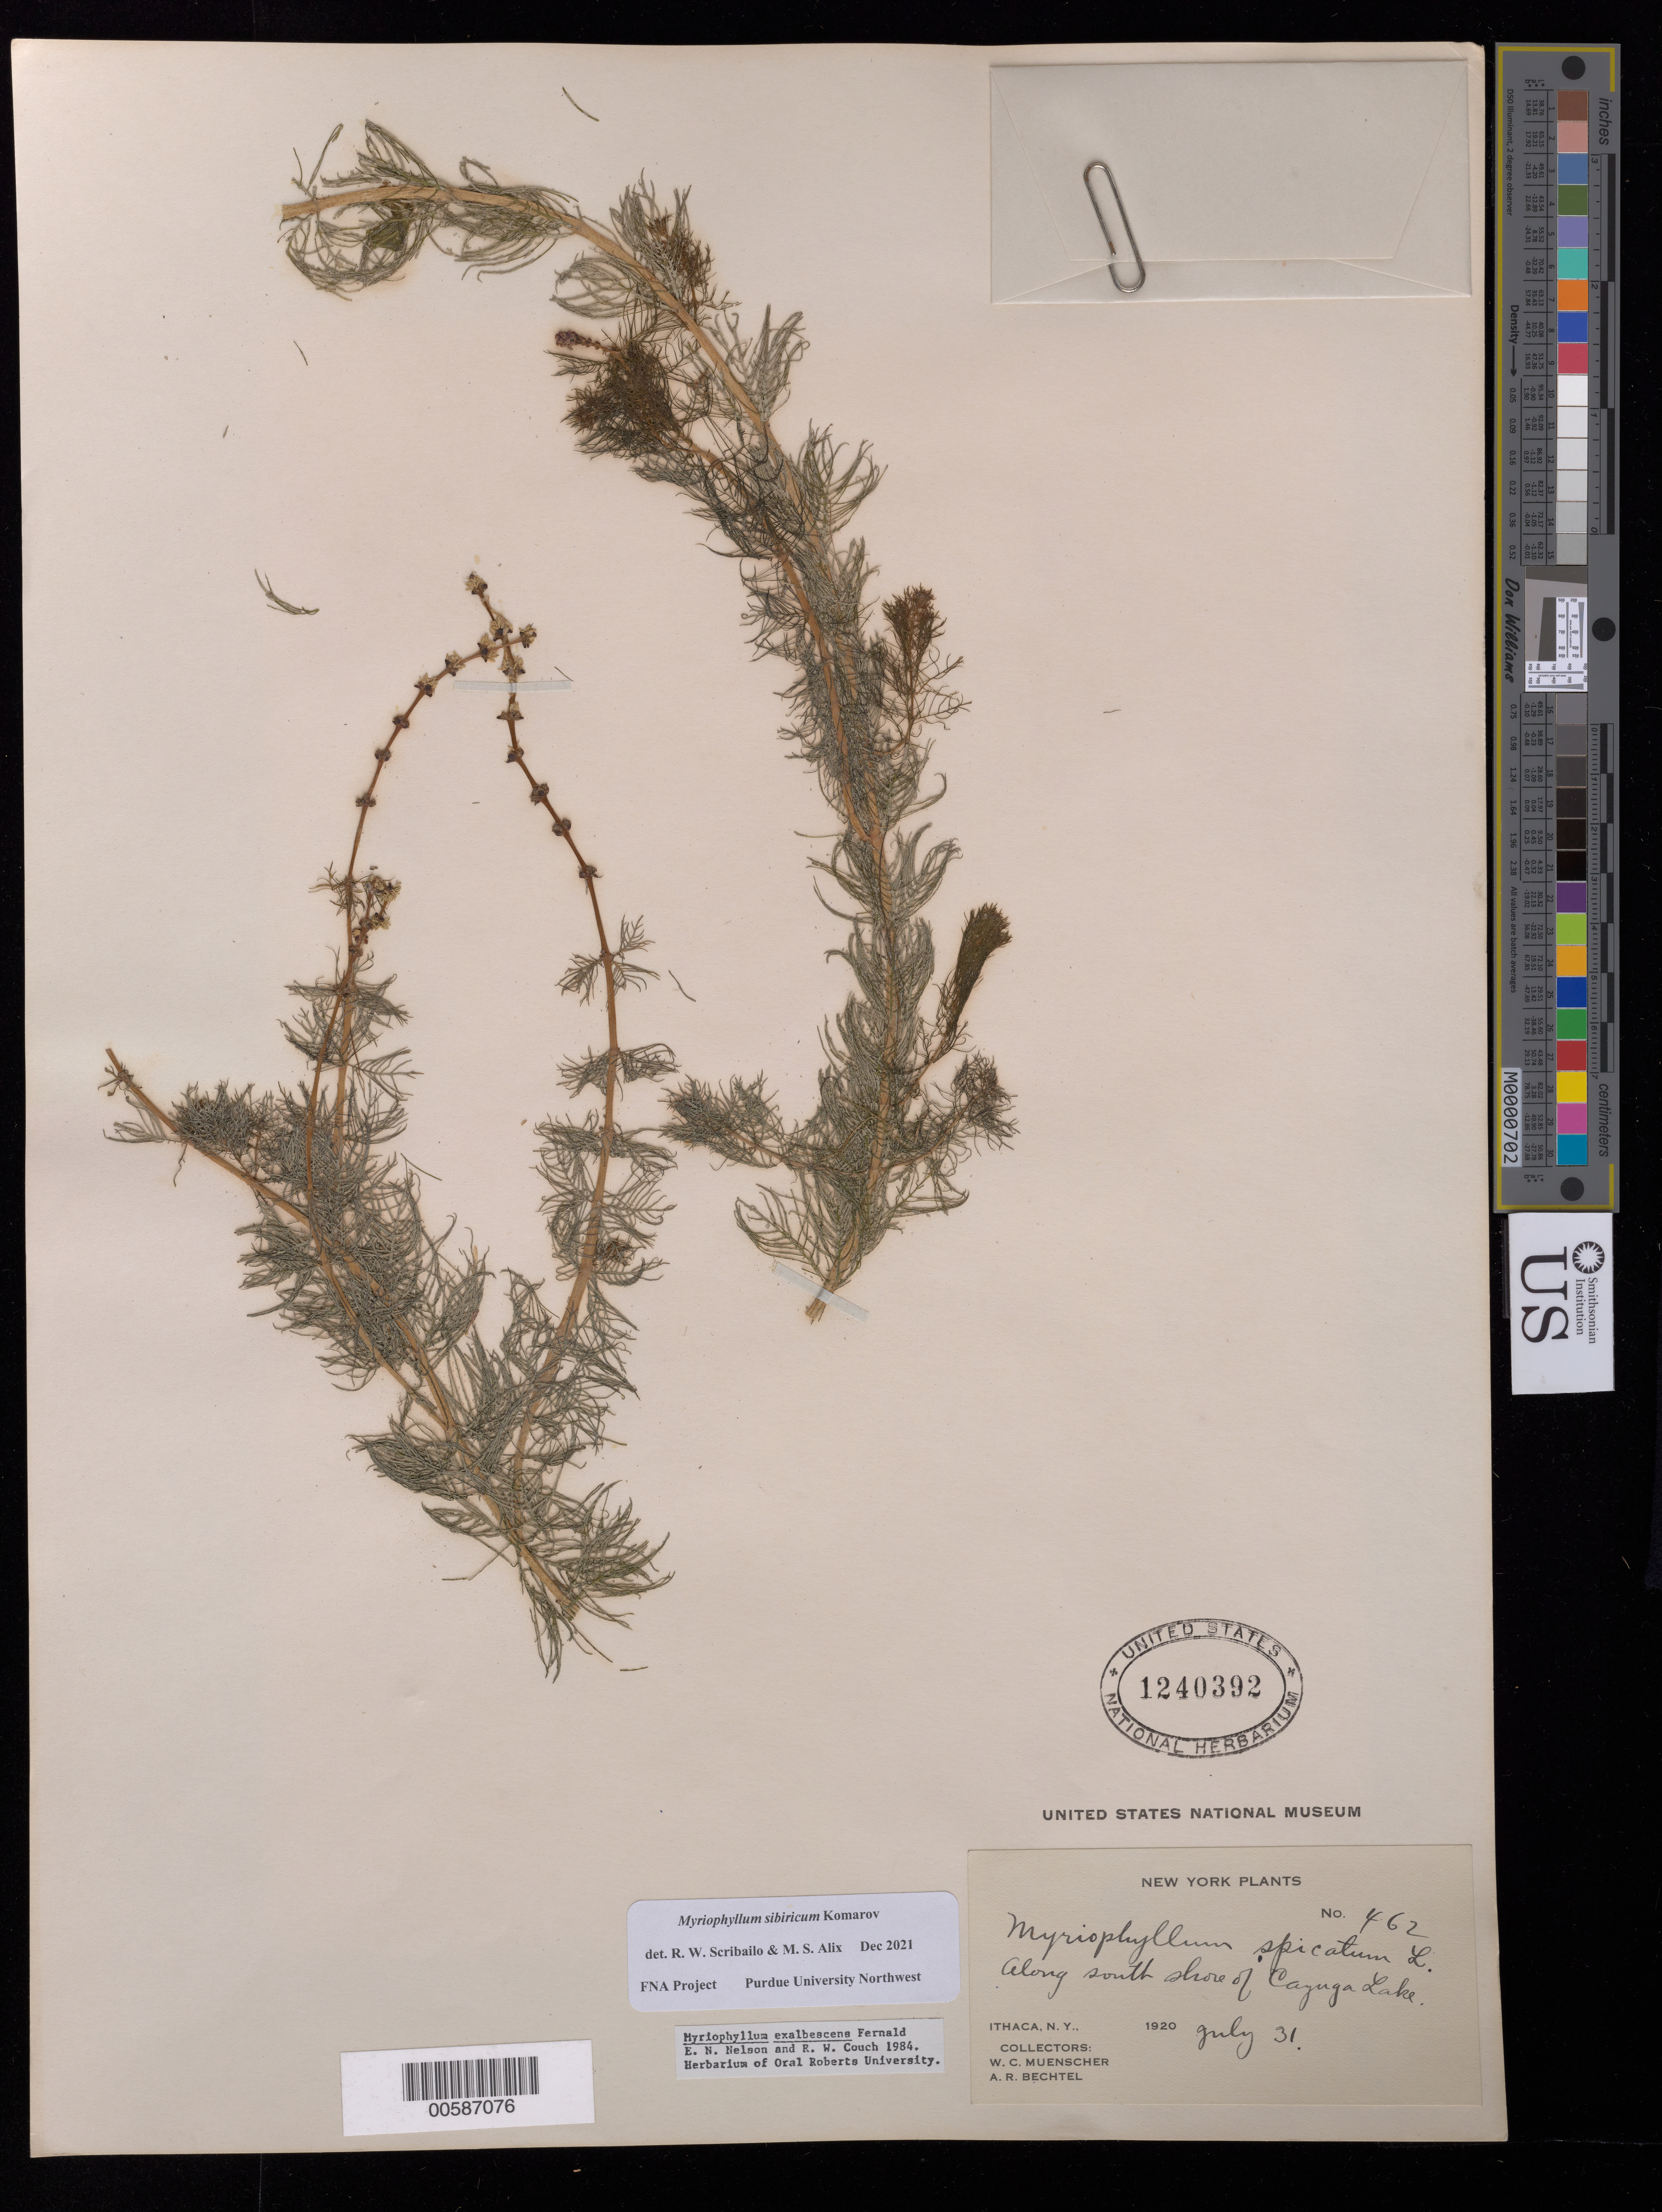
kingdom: Plantae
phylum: Tracheophyta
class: Magnoliopsida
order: Saxifragales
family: Haloragaceae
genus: Myriophyllum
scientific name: Myriophyllum sibiricum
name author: Kom.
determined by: Scribailo, R. W.; Alix, M. S.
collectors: W. Muenscher & A. Bechtel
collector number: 462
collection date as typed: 31 Jul 1920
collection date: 1920-07-31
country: United States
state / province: New York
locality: Along south shore of Cayuga Lake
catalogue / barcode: US 1240392